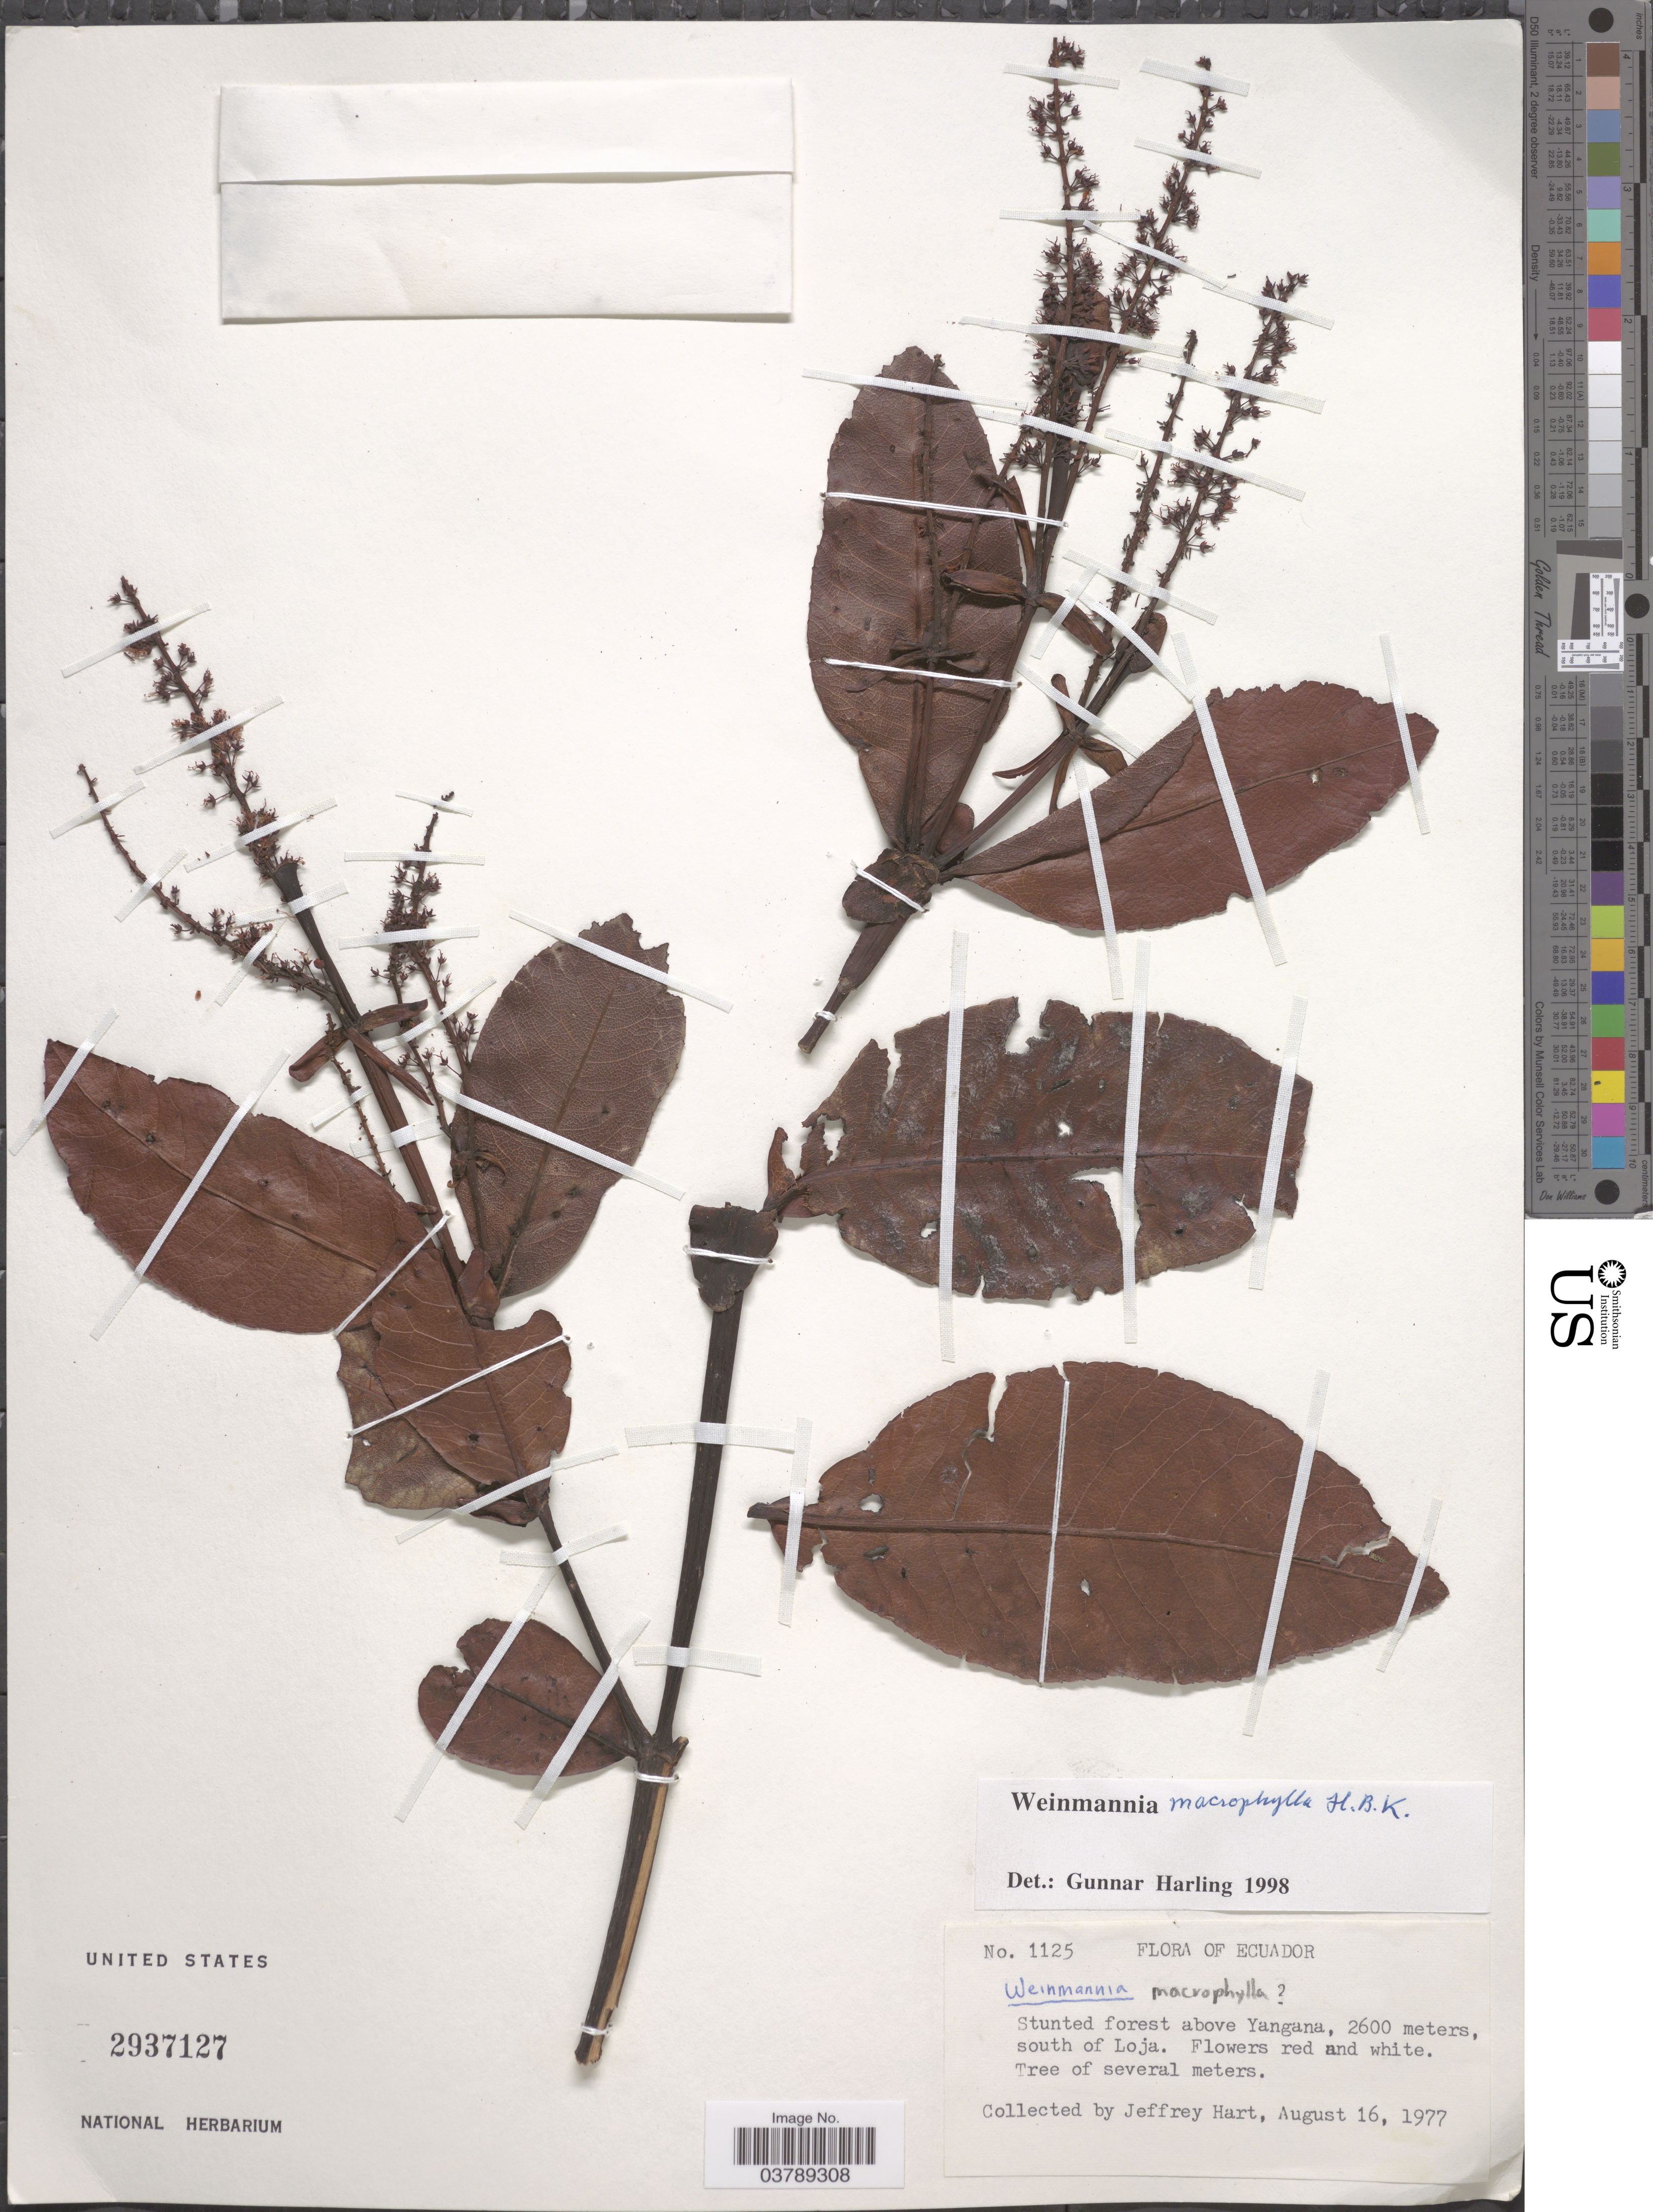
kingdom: Plantae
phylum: Tracheophyta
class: Magnoliopsida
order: Oxalidales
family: Cunoniaceae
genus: Weinmannia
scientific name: Weinmannia macrophylla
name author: Kunth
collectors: J. A. Hart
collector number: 1125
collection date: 1977-08-16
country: Ecuador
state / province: Loja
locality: Stunted forest above Yangana, south of Loja.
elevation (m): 2600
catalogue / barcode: US 2937127